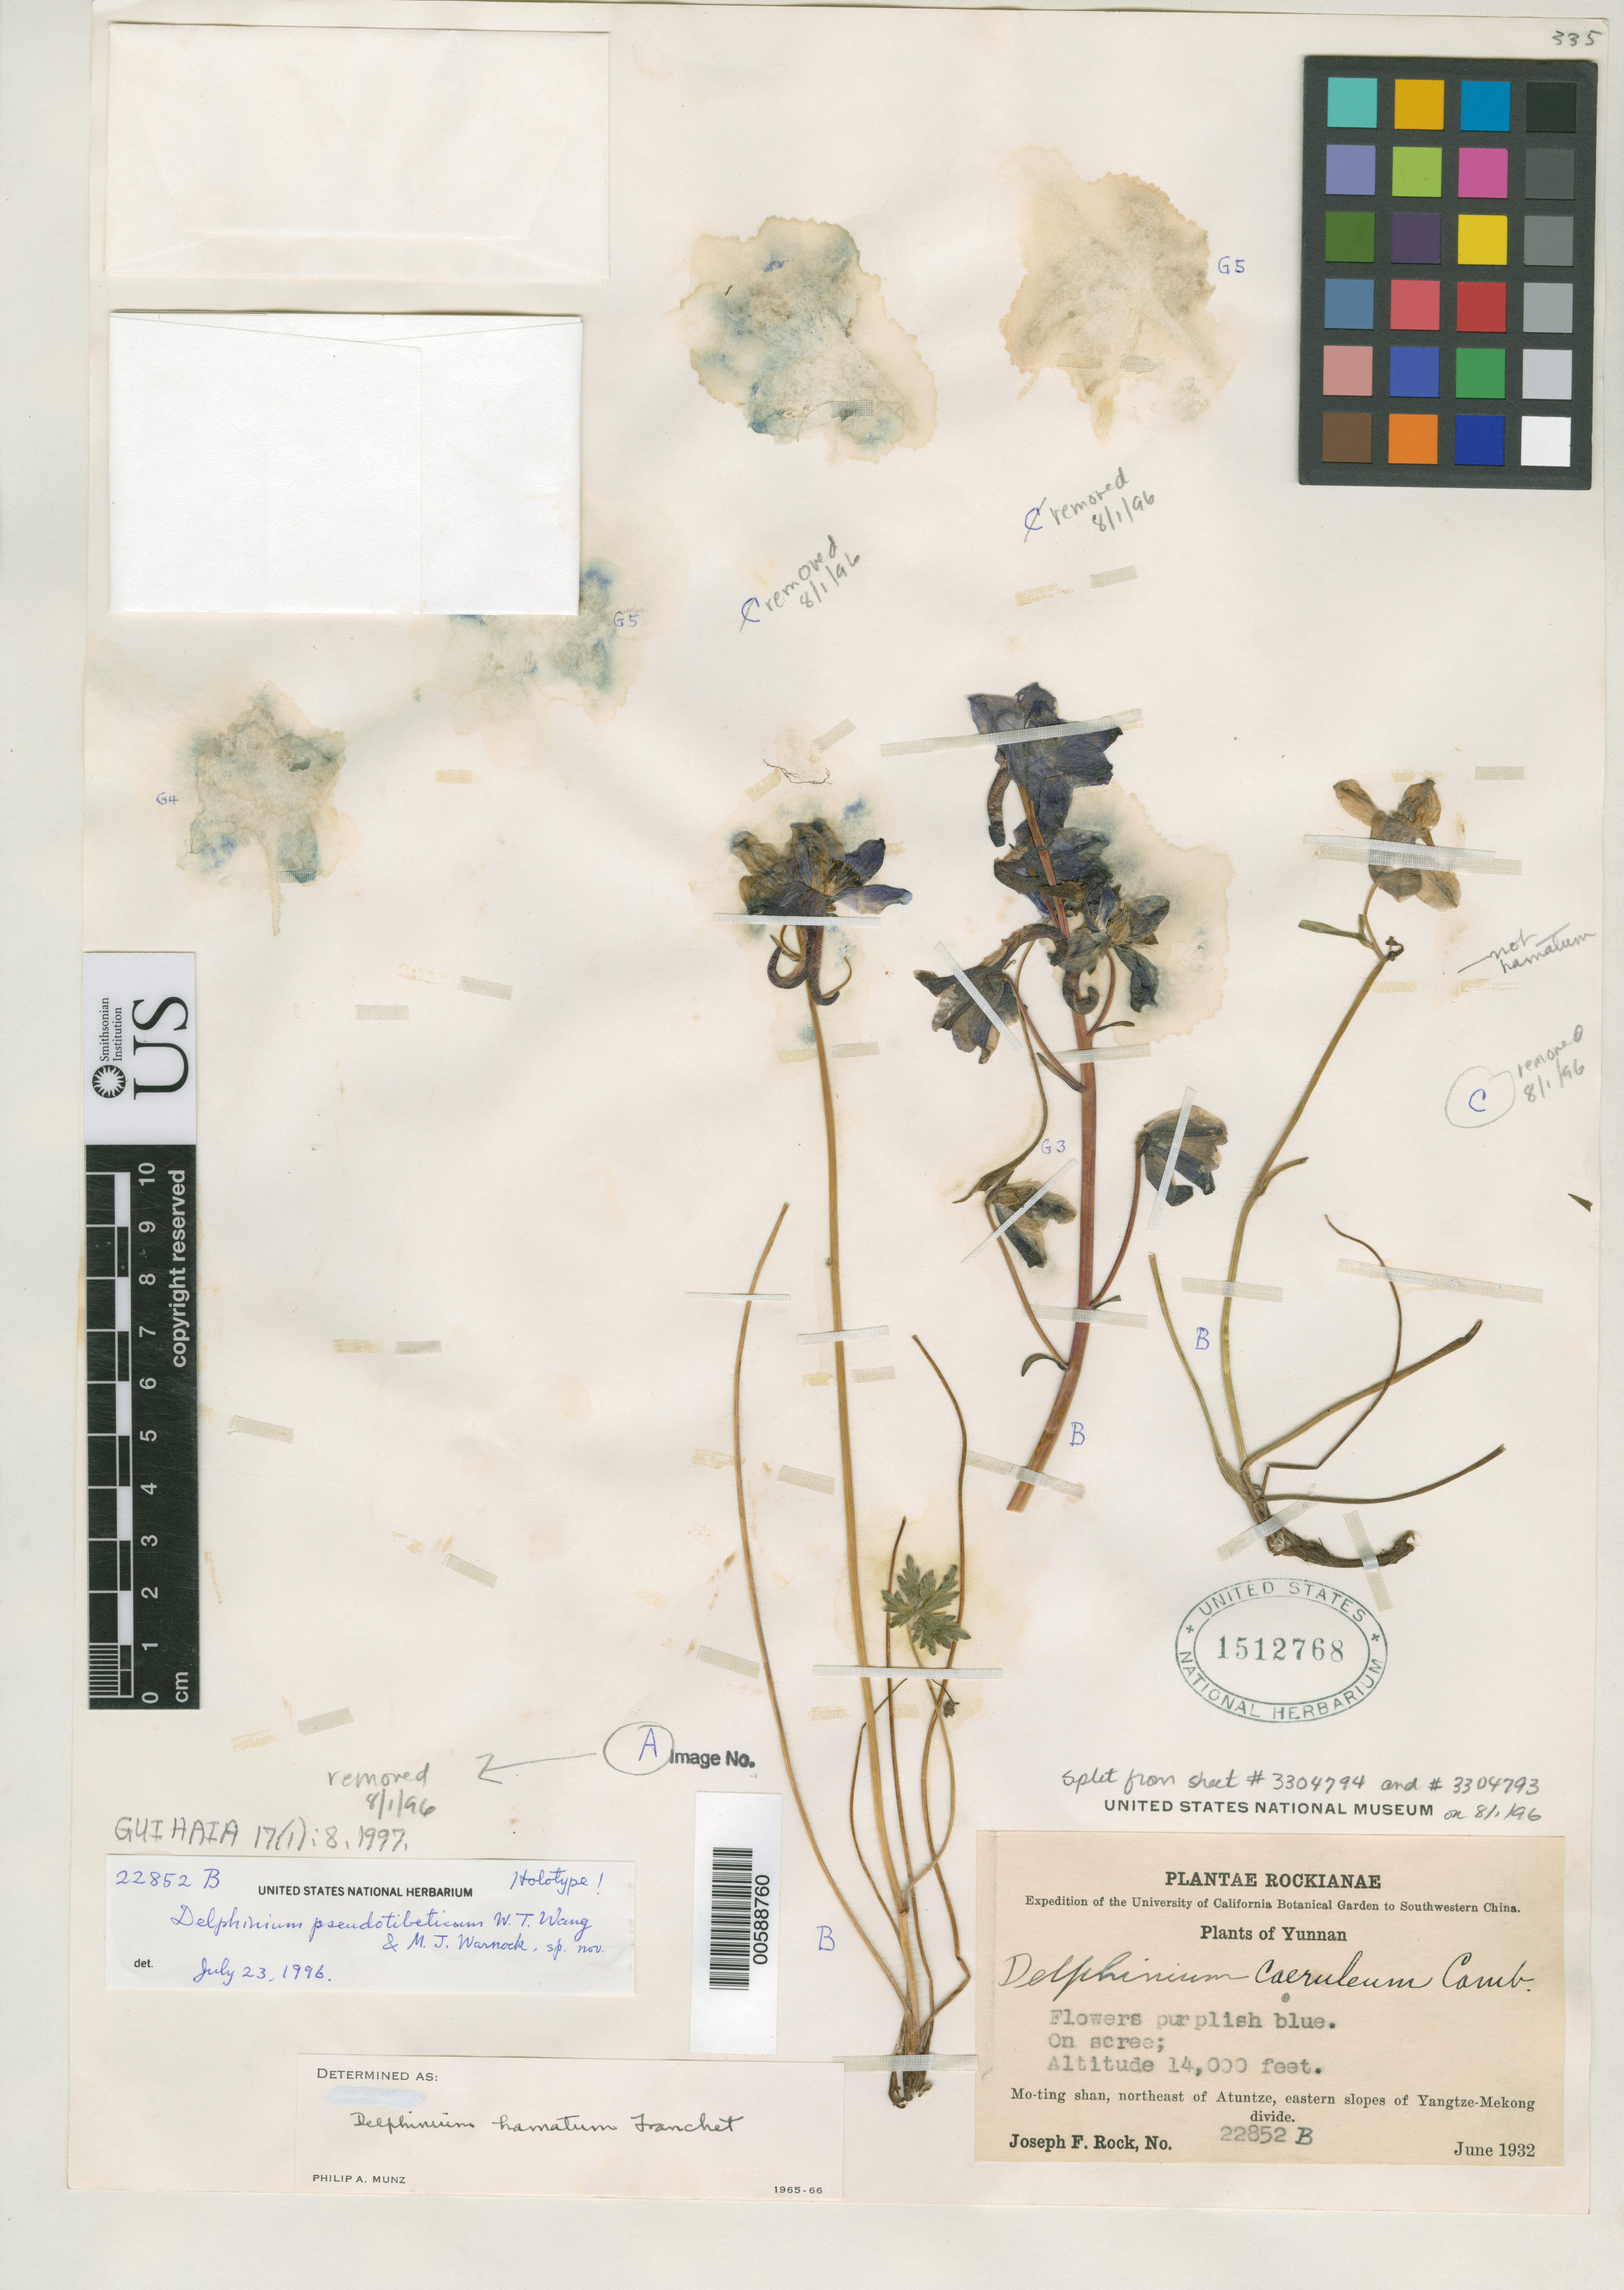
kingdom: Plantae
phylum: Tracheophyta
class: Magnoliopsida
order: Ranunculales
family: Ranunculaceae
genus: Delphinium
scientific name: Delphinium pseudothibeticum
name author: W.T. Wang & M.J. Warnock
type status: Holotype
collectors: J. F. Rock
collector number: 22852 B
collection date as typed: Jun 1932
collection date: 1932-06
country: China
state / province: Yunnan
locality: Mo-ting Shan, NE of Atuntze, eastern slope of Yangtze-mekong Divide.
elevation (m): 4267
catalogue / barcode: US 1512768